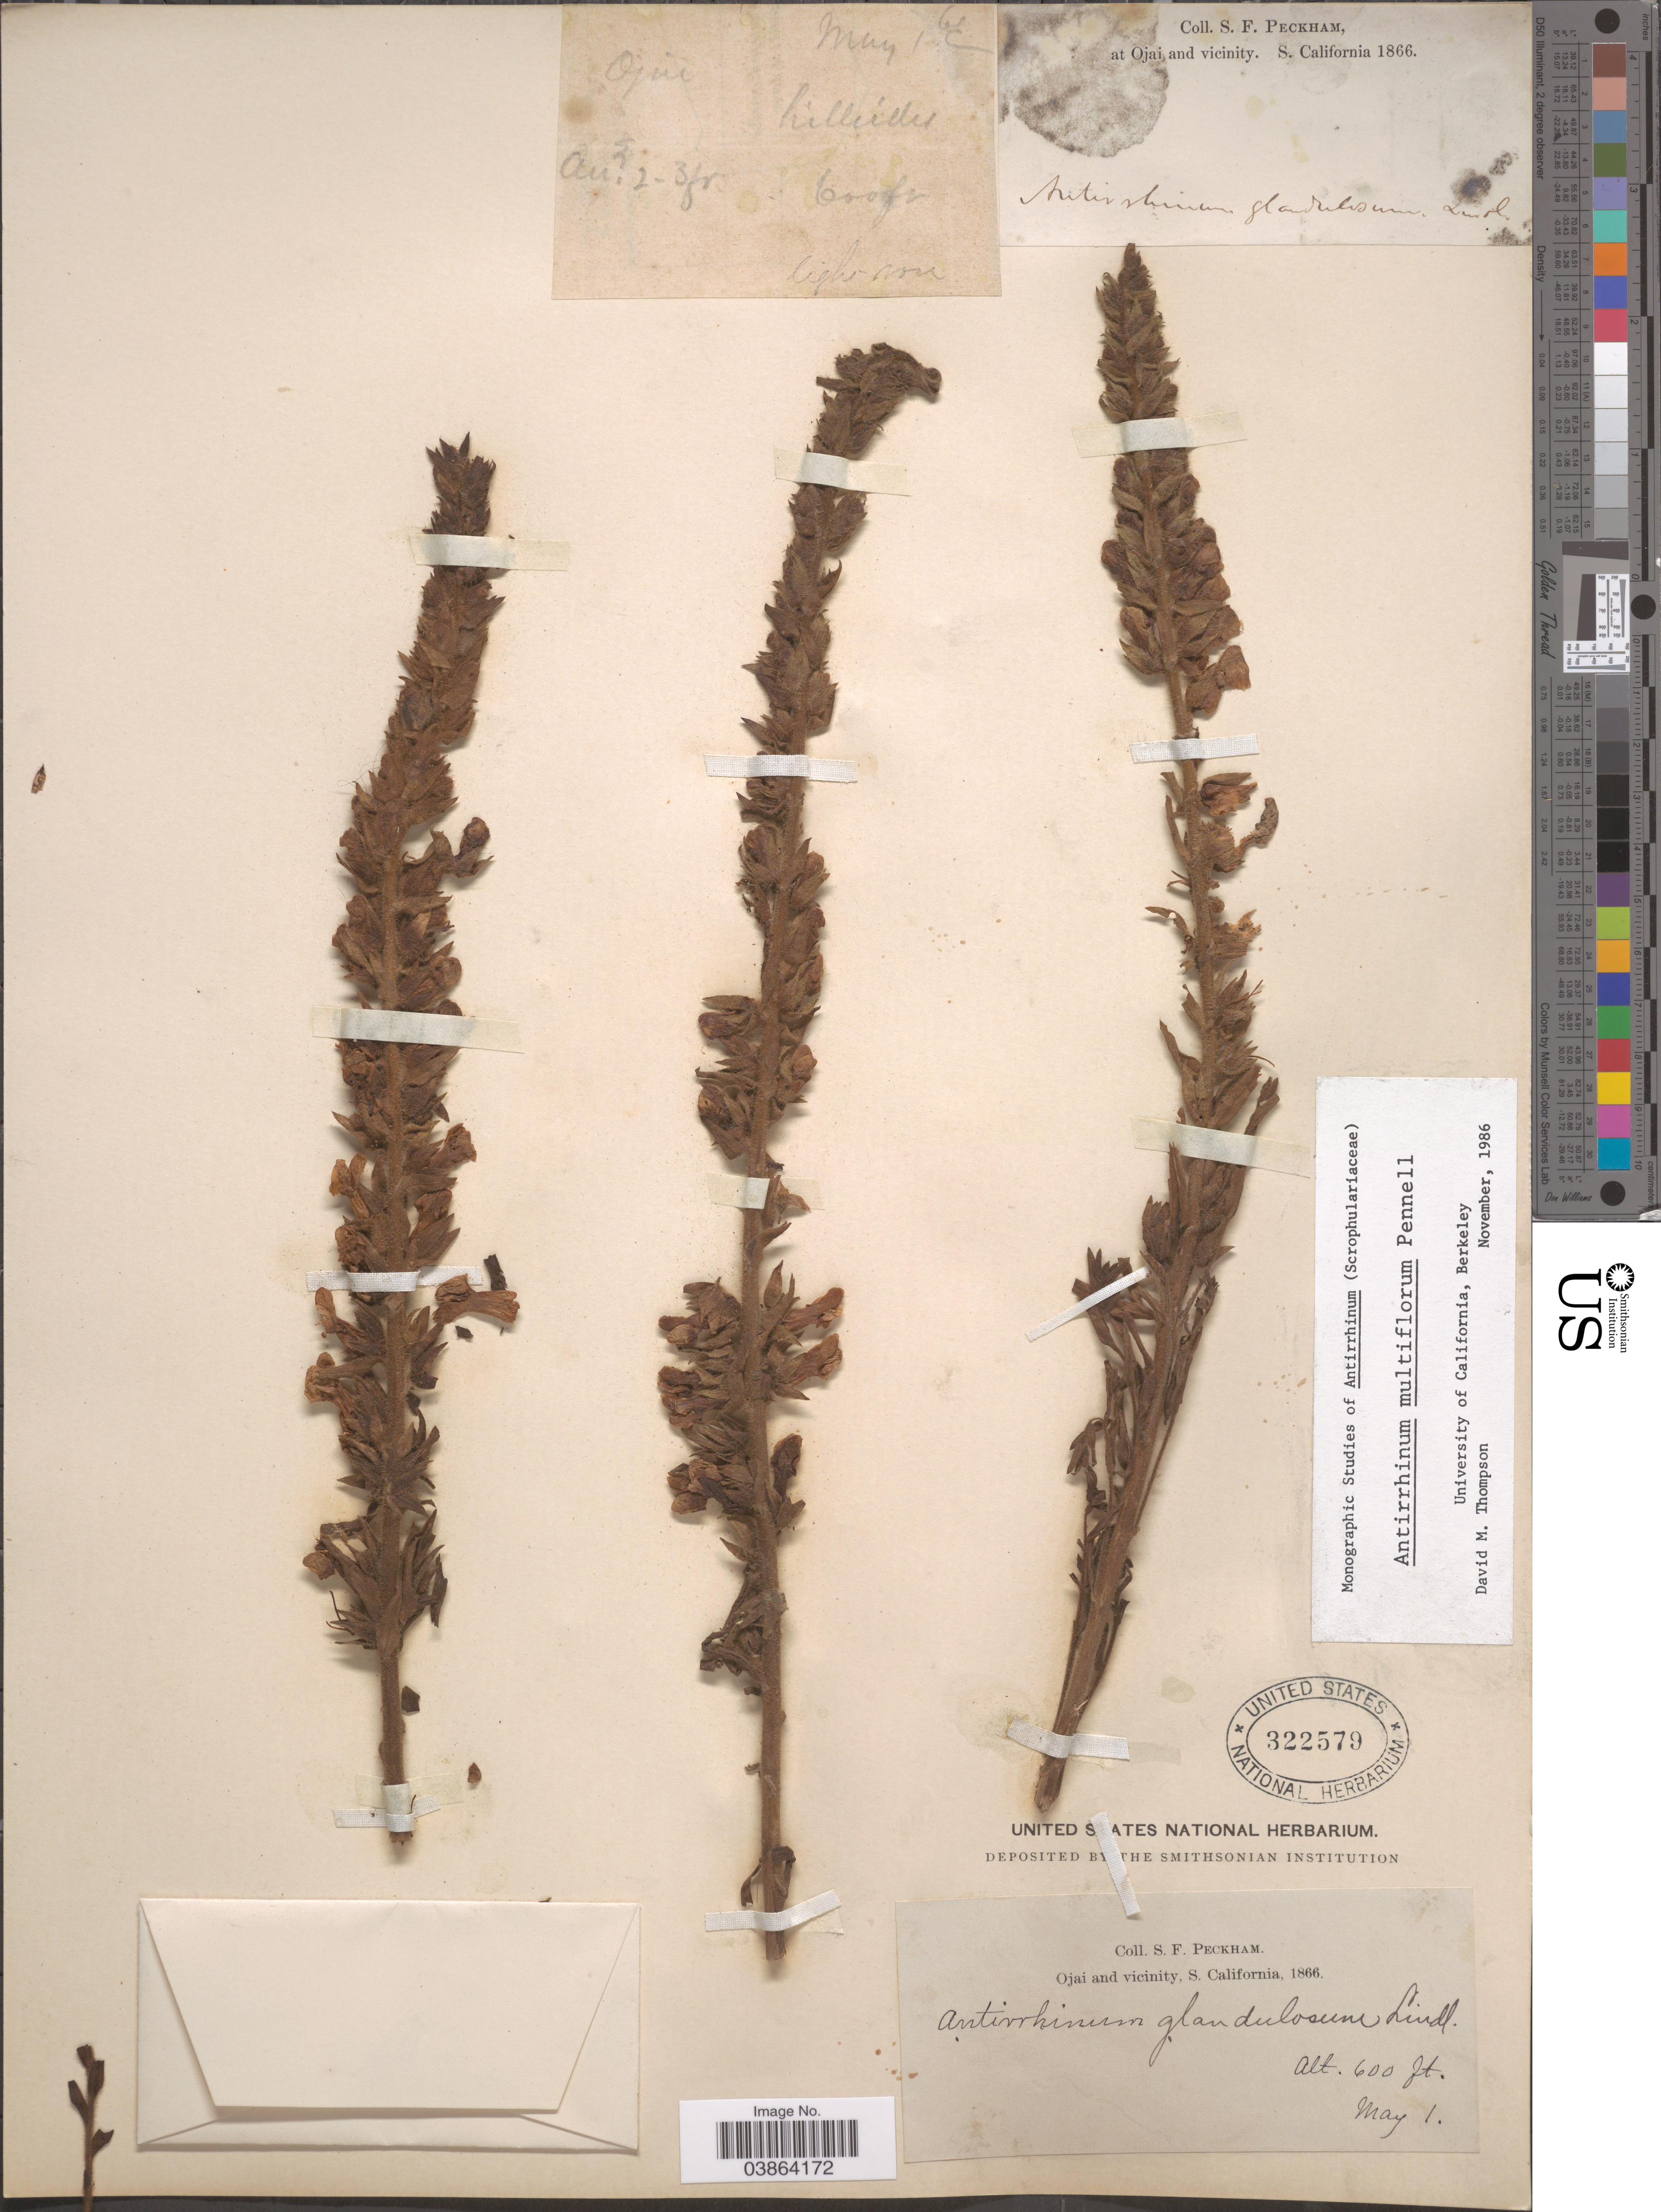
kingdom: Plantae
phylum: Tracheophyta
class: Magnoliopsida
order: Lamiales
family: Plantaginaceae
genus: Sairocarpus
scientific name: Sairocarpus multiflorus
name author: (Pennell) D.A. Sutton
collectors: S. Peckham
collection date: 1866-05-01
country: United States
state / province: California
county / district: Ventura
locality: Ojai and vicinity, S. California.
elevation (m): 183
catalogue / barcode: US 322579